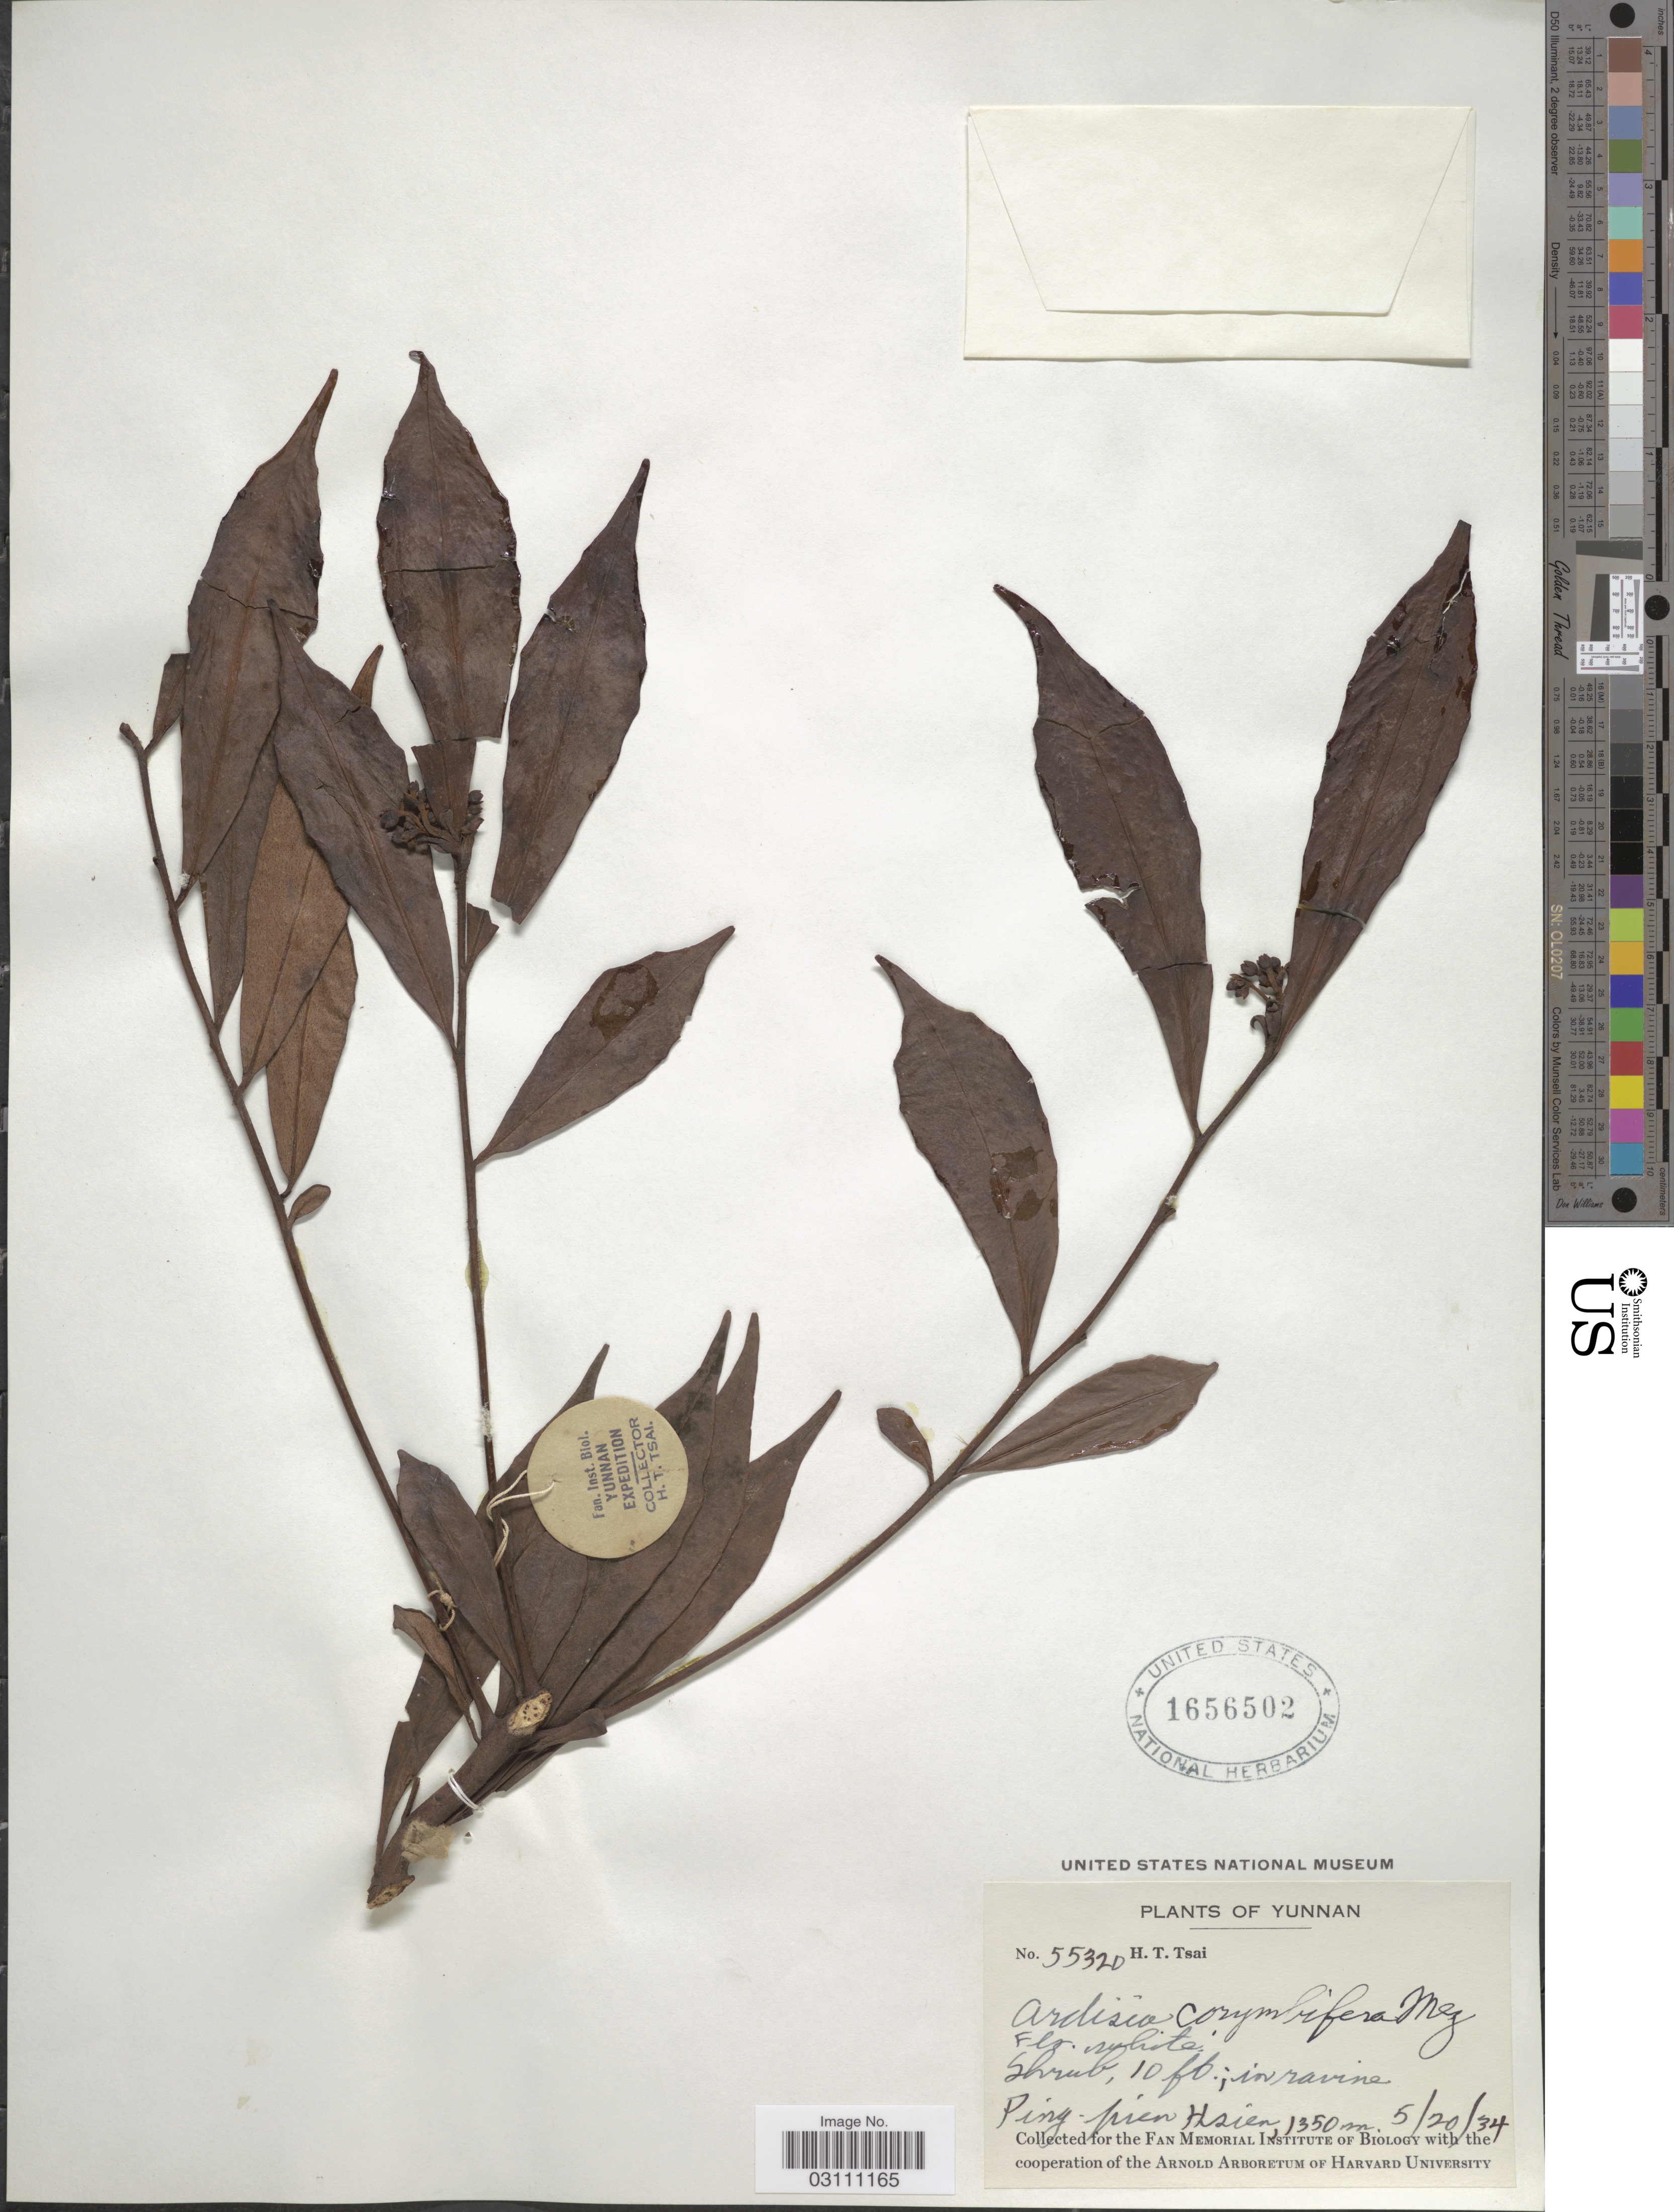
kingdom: Plantae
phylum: Tracheophyta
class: Magnoliopsida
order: Ericales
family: Primulaceae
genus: Ardisia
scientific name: Ardisia corymbifera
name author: Mez in Engl.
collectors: H. Tsai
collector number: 55320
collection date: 1934-05-20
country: China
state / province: Yunnan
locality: Ping-pien Hsien.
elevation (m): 1350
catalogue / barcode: US 1656502